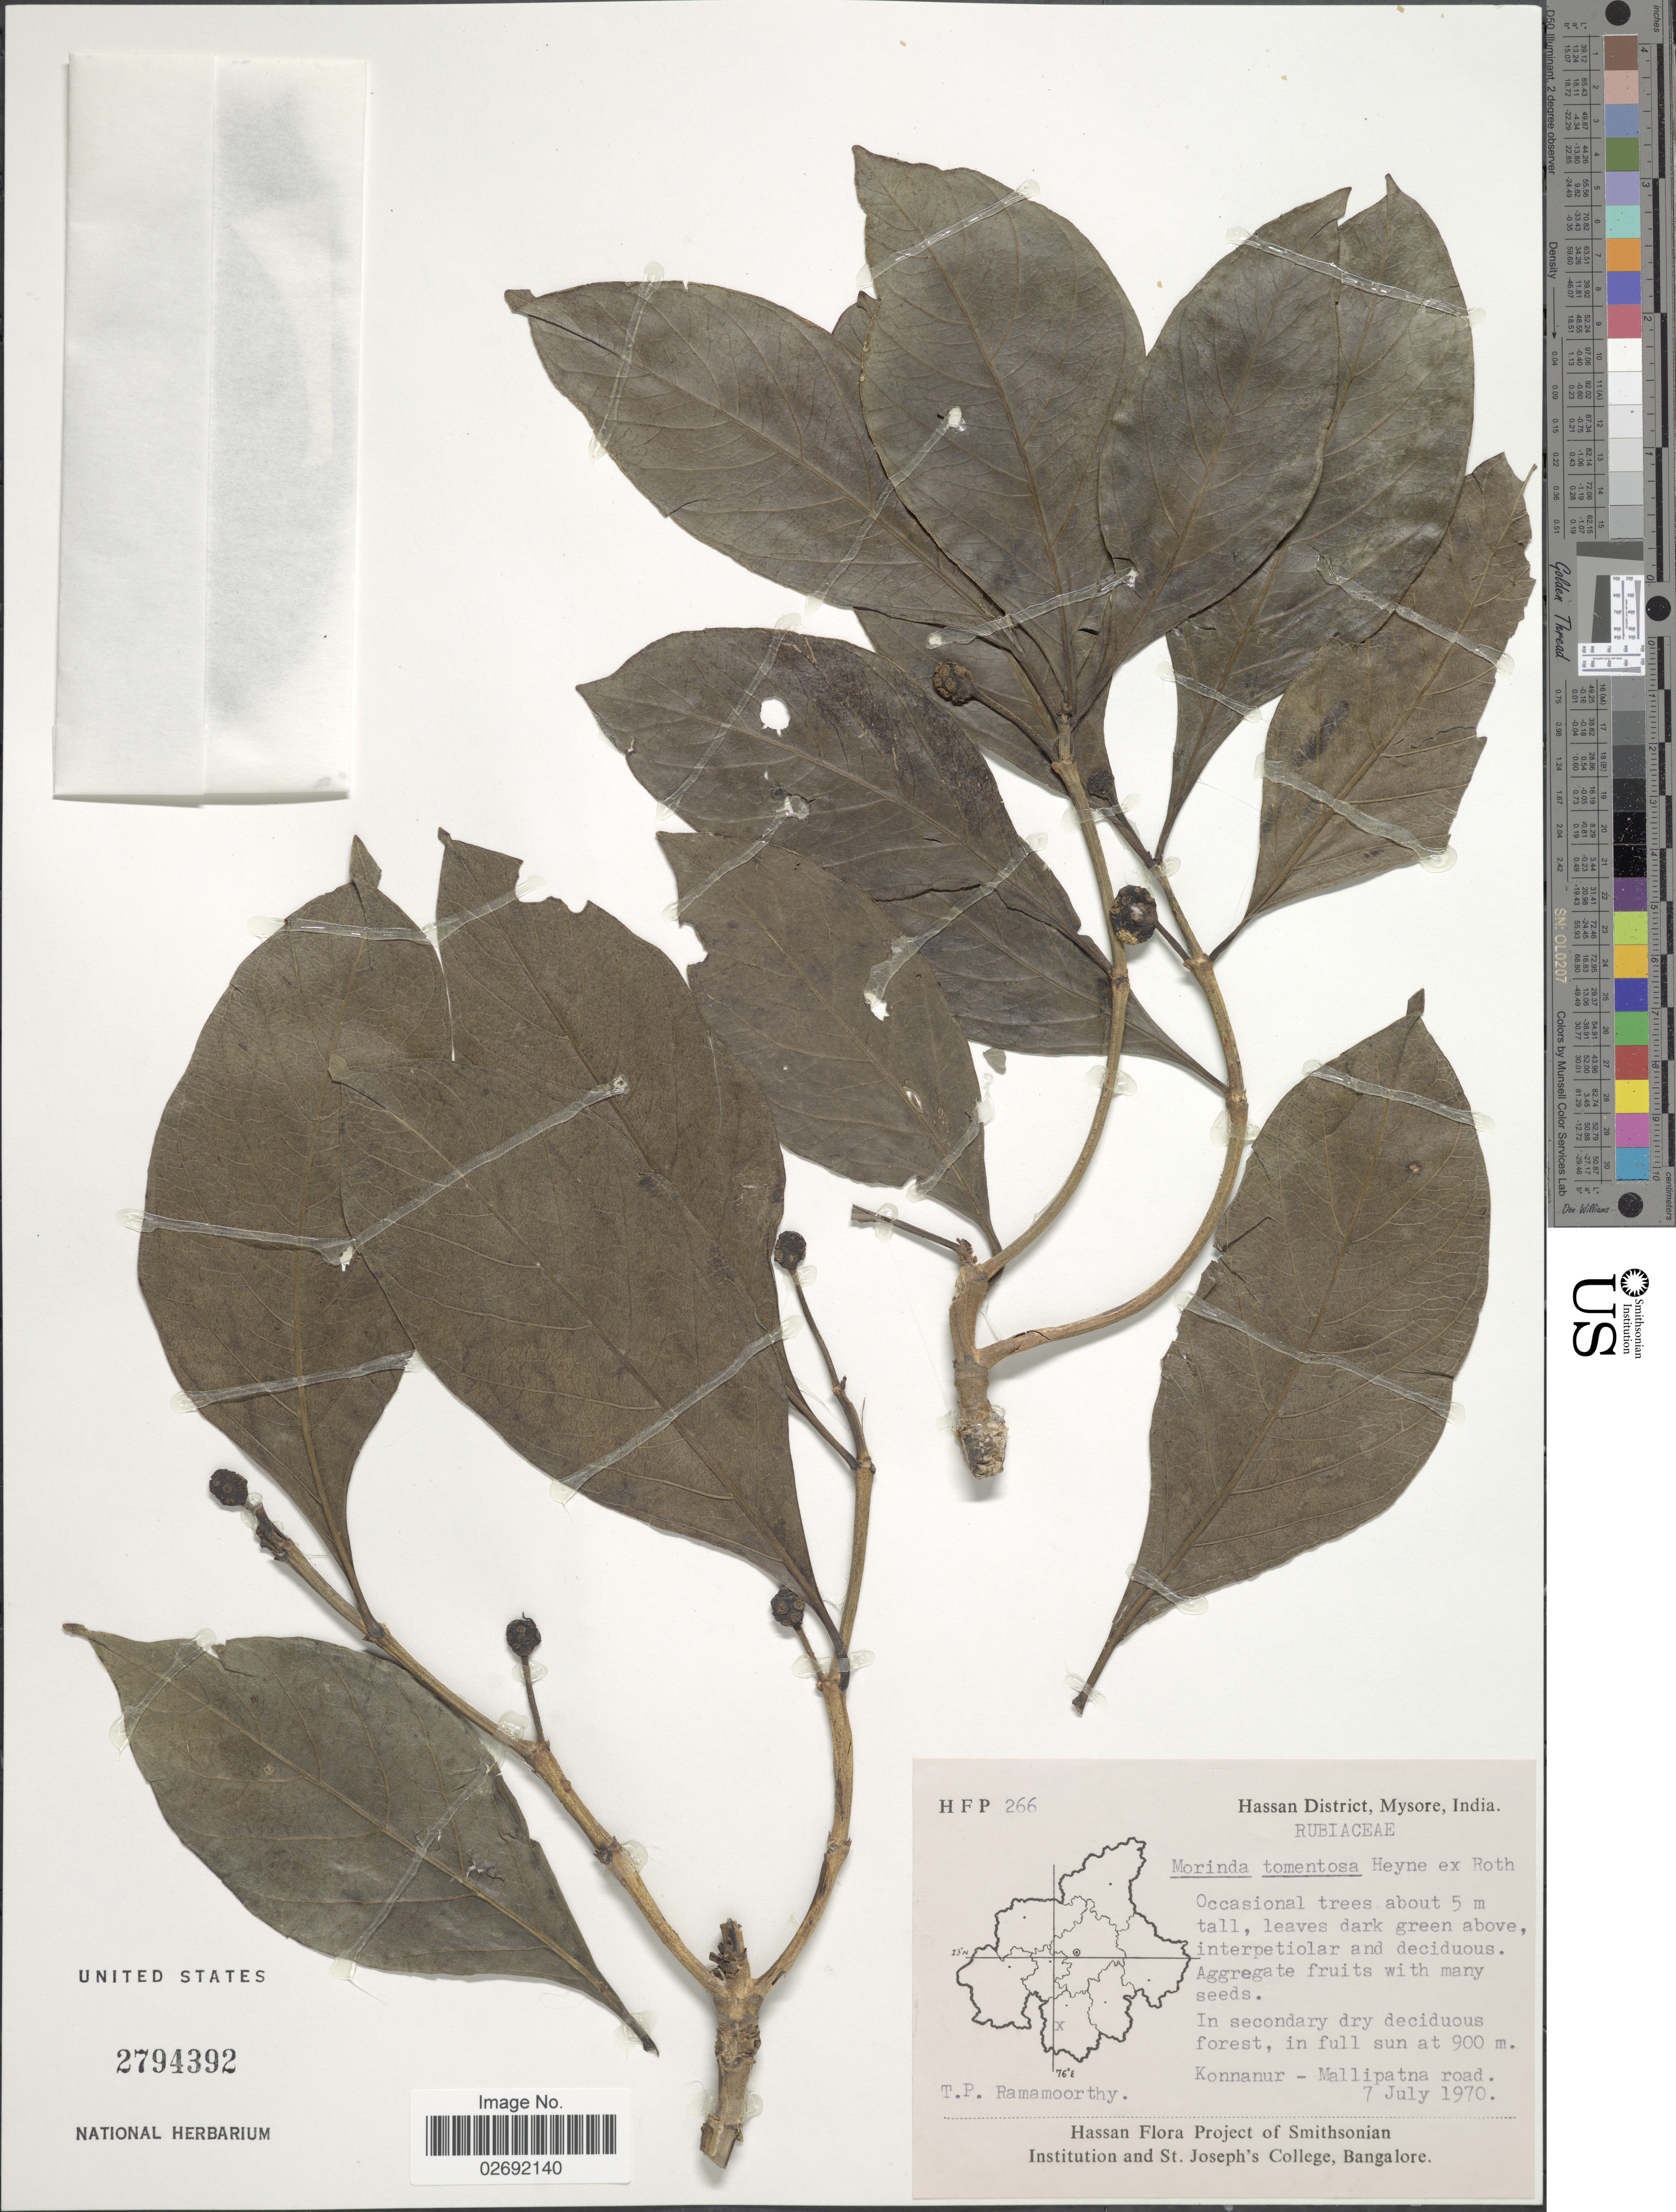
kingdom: Plantae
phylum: Tracheophyta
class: Magnoliopsida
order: Gentianales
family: Rubiaceae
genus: Morinda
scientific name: Morinda tomentosa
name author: B. Heyne ex Roth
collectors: T. P. Ramamoorthy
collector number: HFP 266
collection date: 1970-07-07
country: India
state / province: Karnataka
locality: Hassan District, Mysore, In secondary dry deciduous forest, in full sun, Konnanur - Mallipatna road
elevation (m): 900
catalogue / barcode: US 2794392